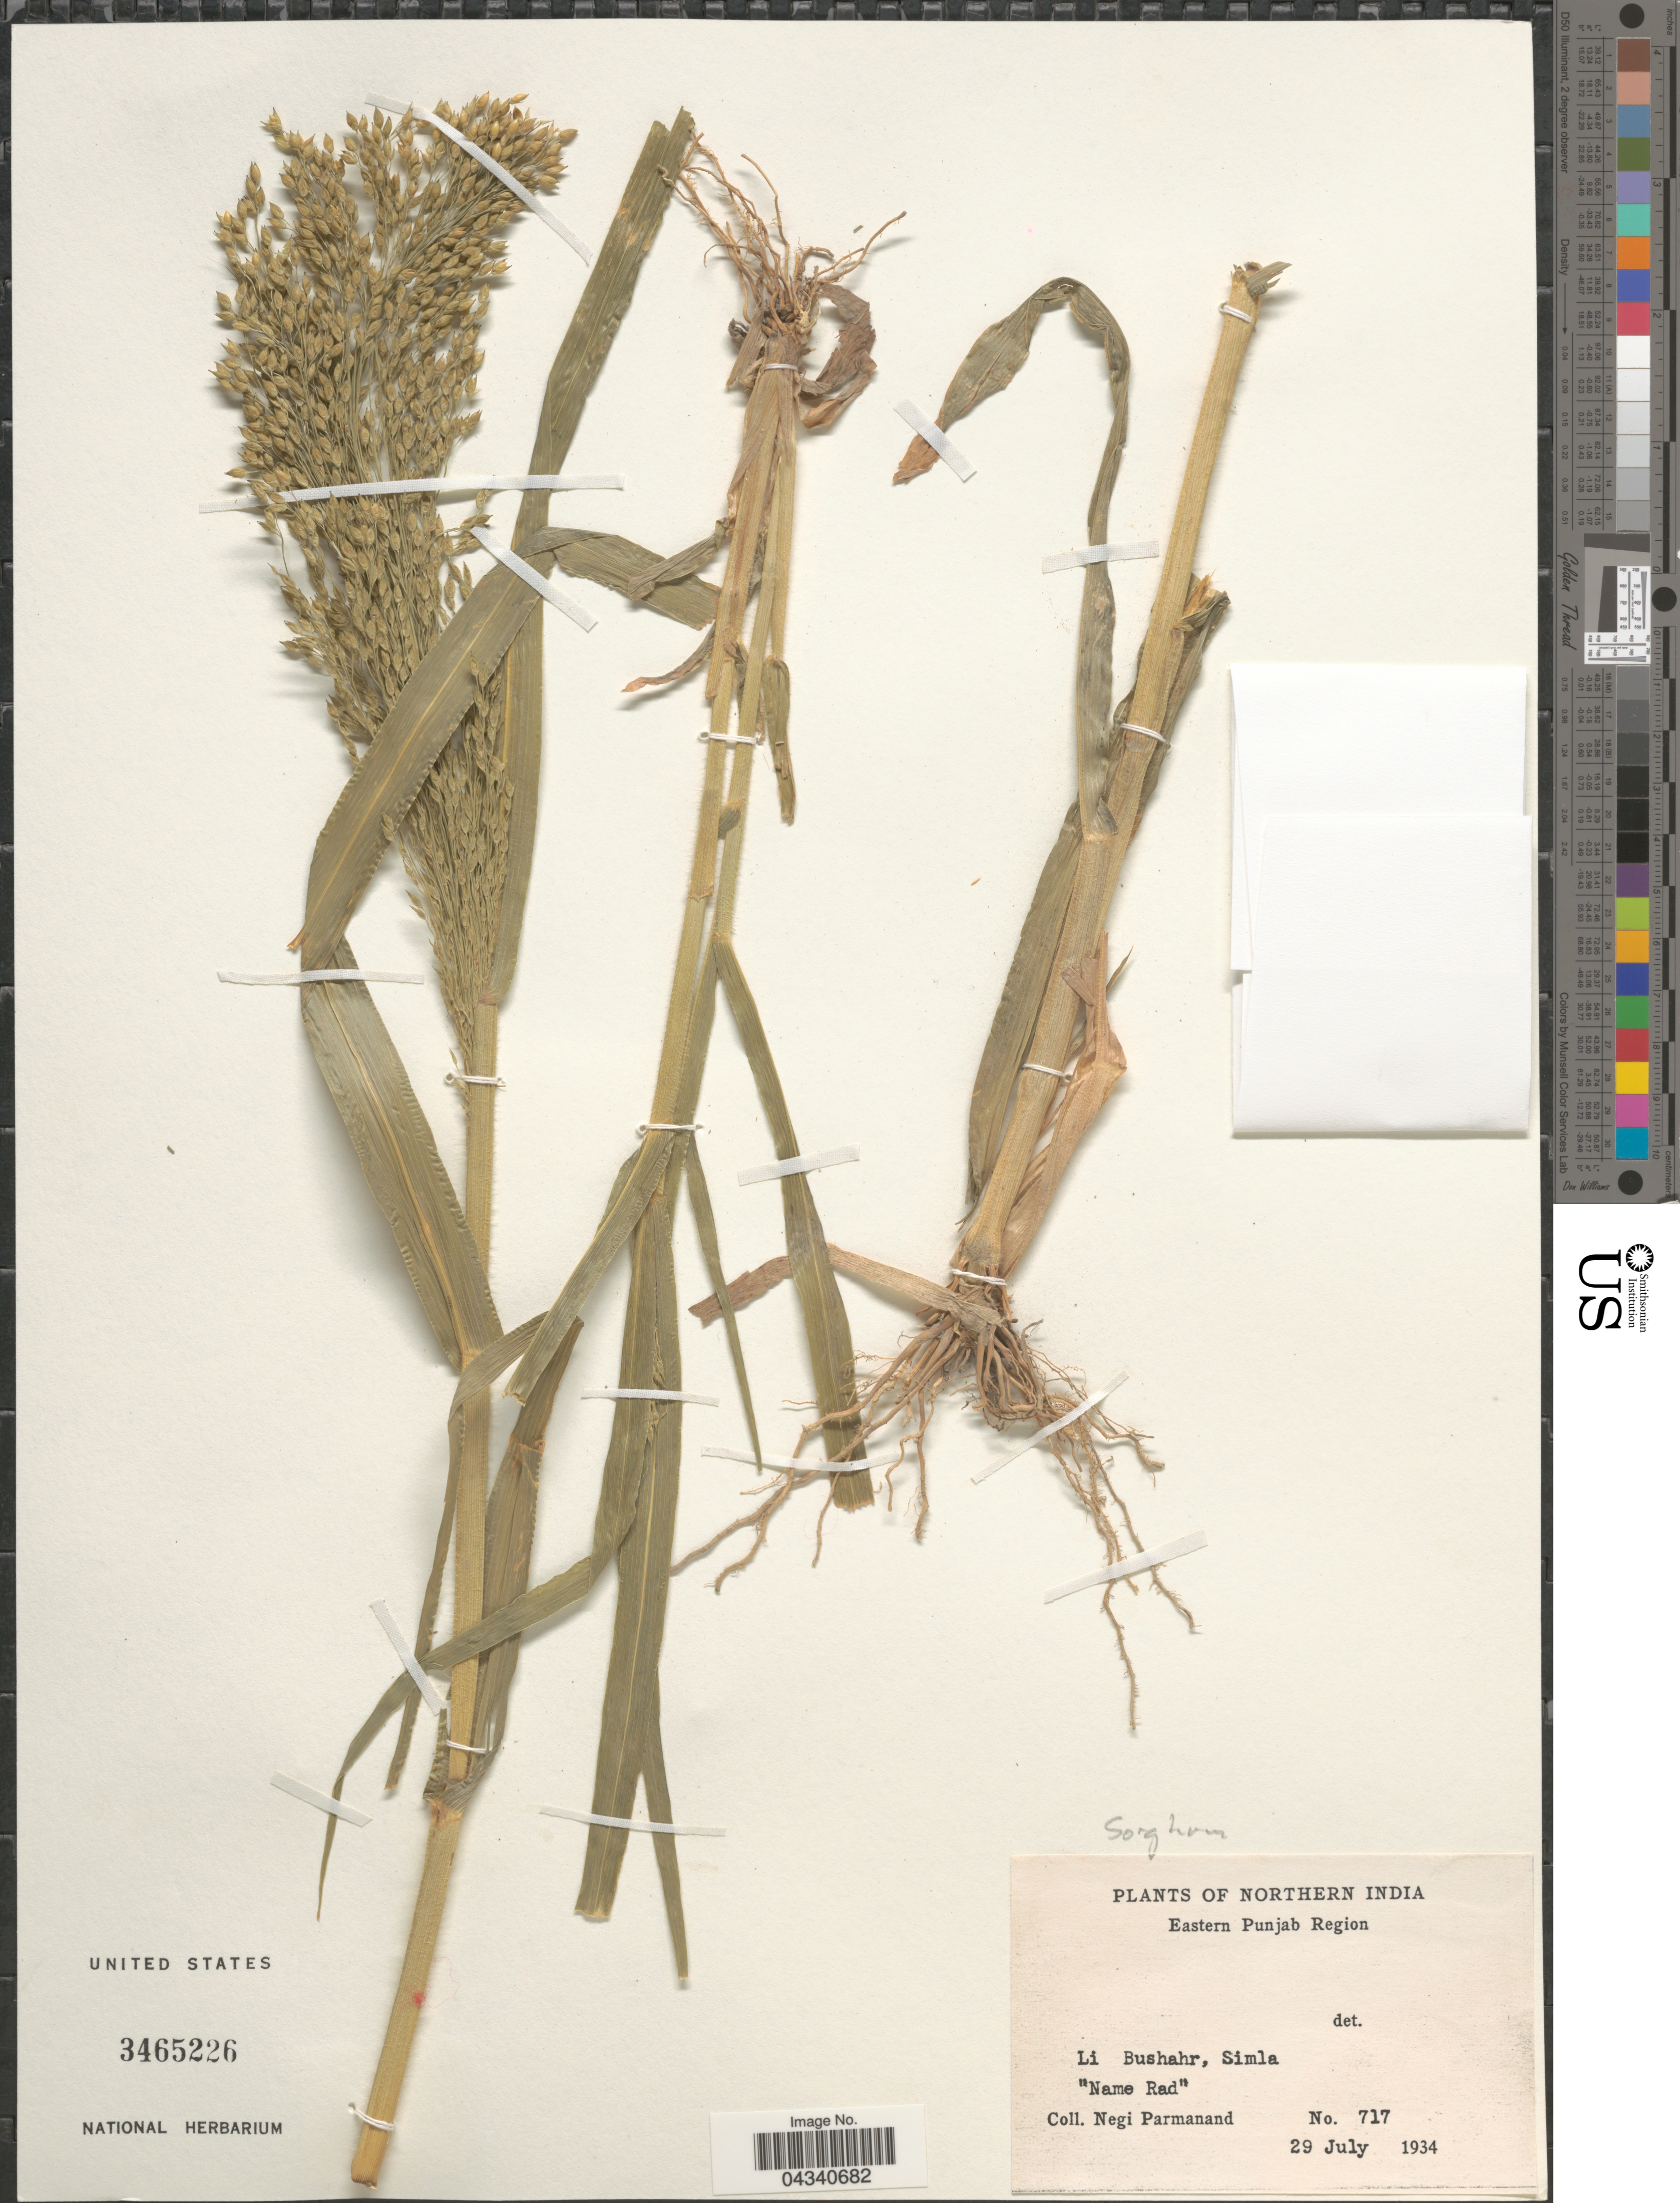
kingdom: Plantae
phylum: Tracheophyta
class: Liliopsida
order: Poales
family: Poaceae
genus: Sorghum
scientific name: Sorghum sp.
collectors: N. Parmanand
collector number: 717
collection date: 1934-07-29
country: India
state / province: Himachal Pradesh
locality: Northern India. Eastern Punjab Region. Li Bushahr, Simla.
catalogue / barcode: US 3465226